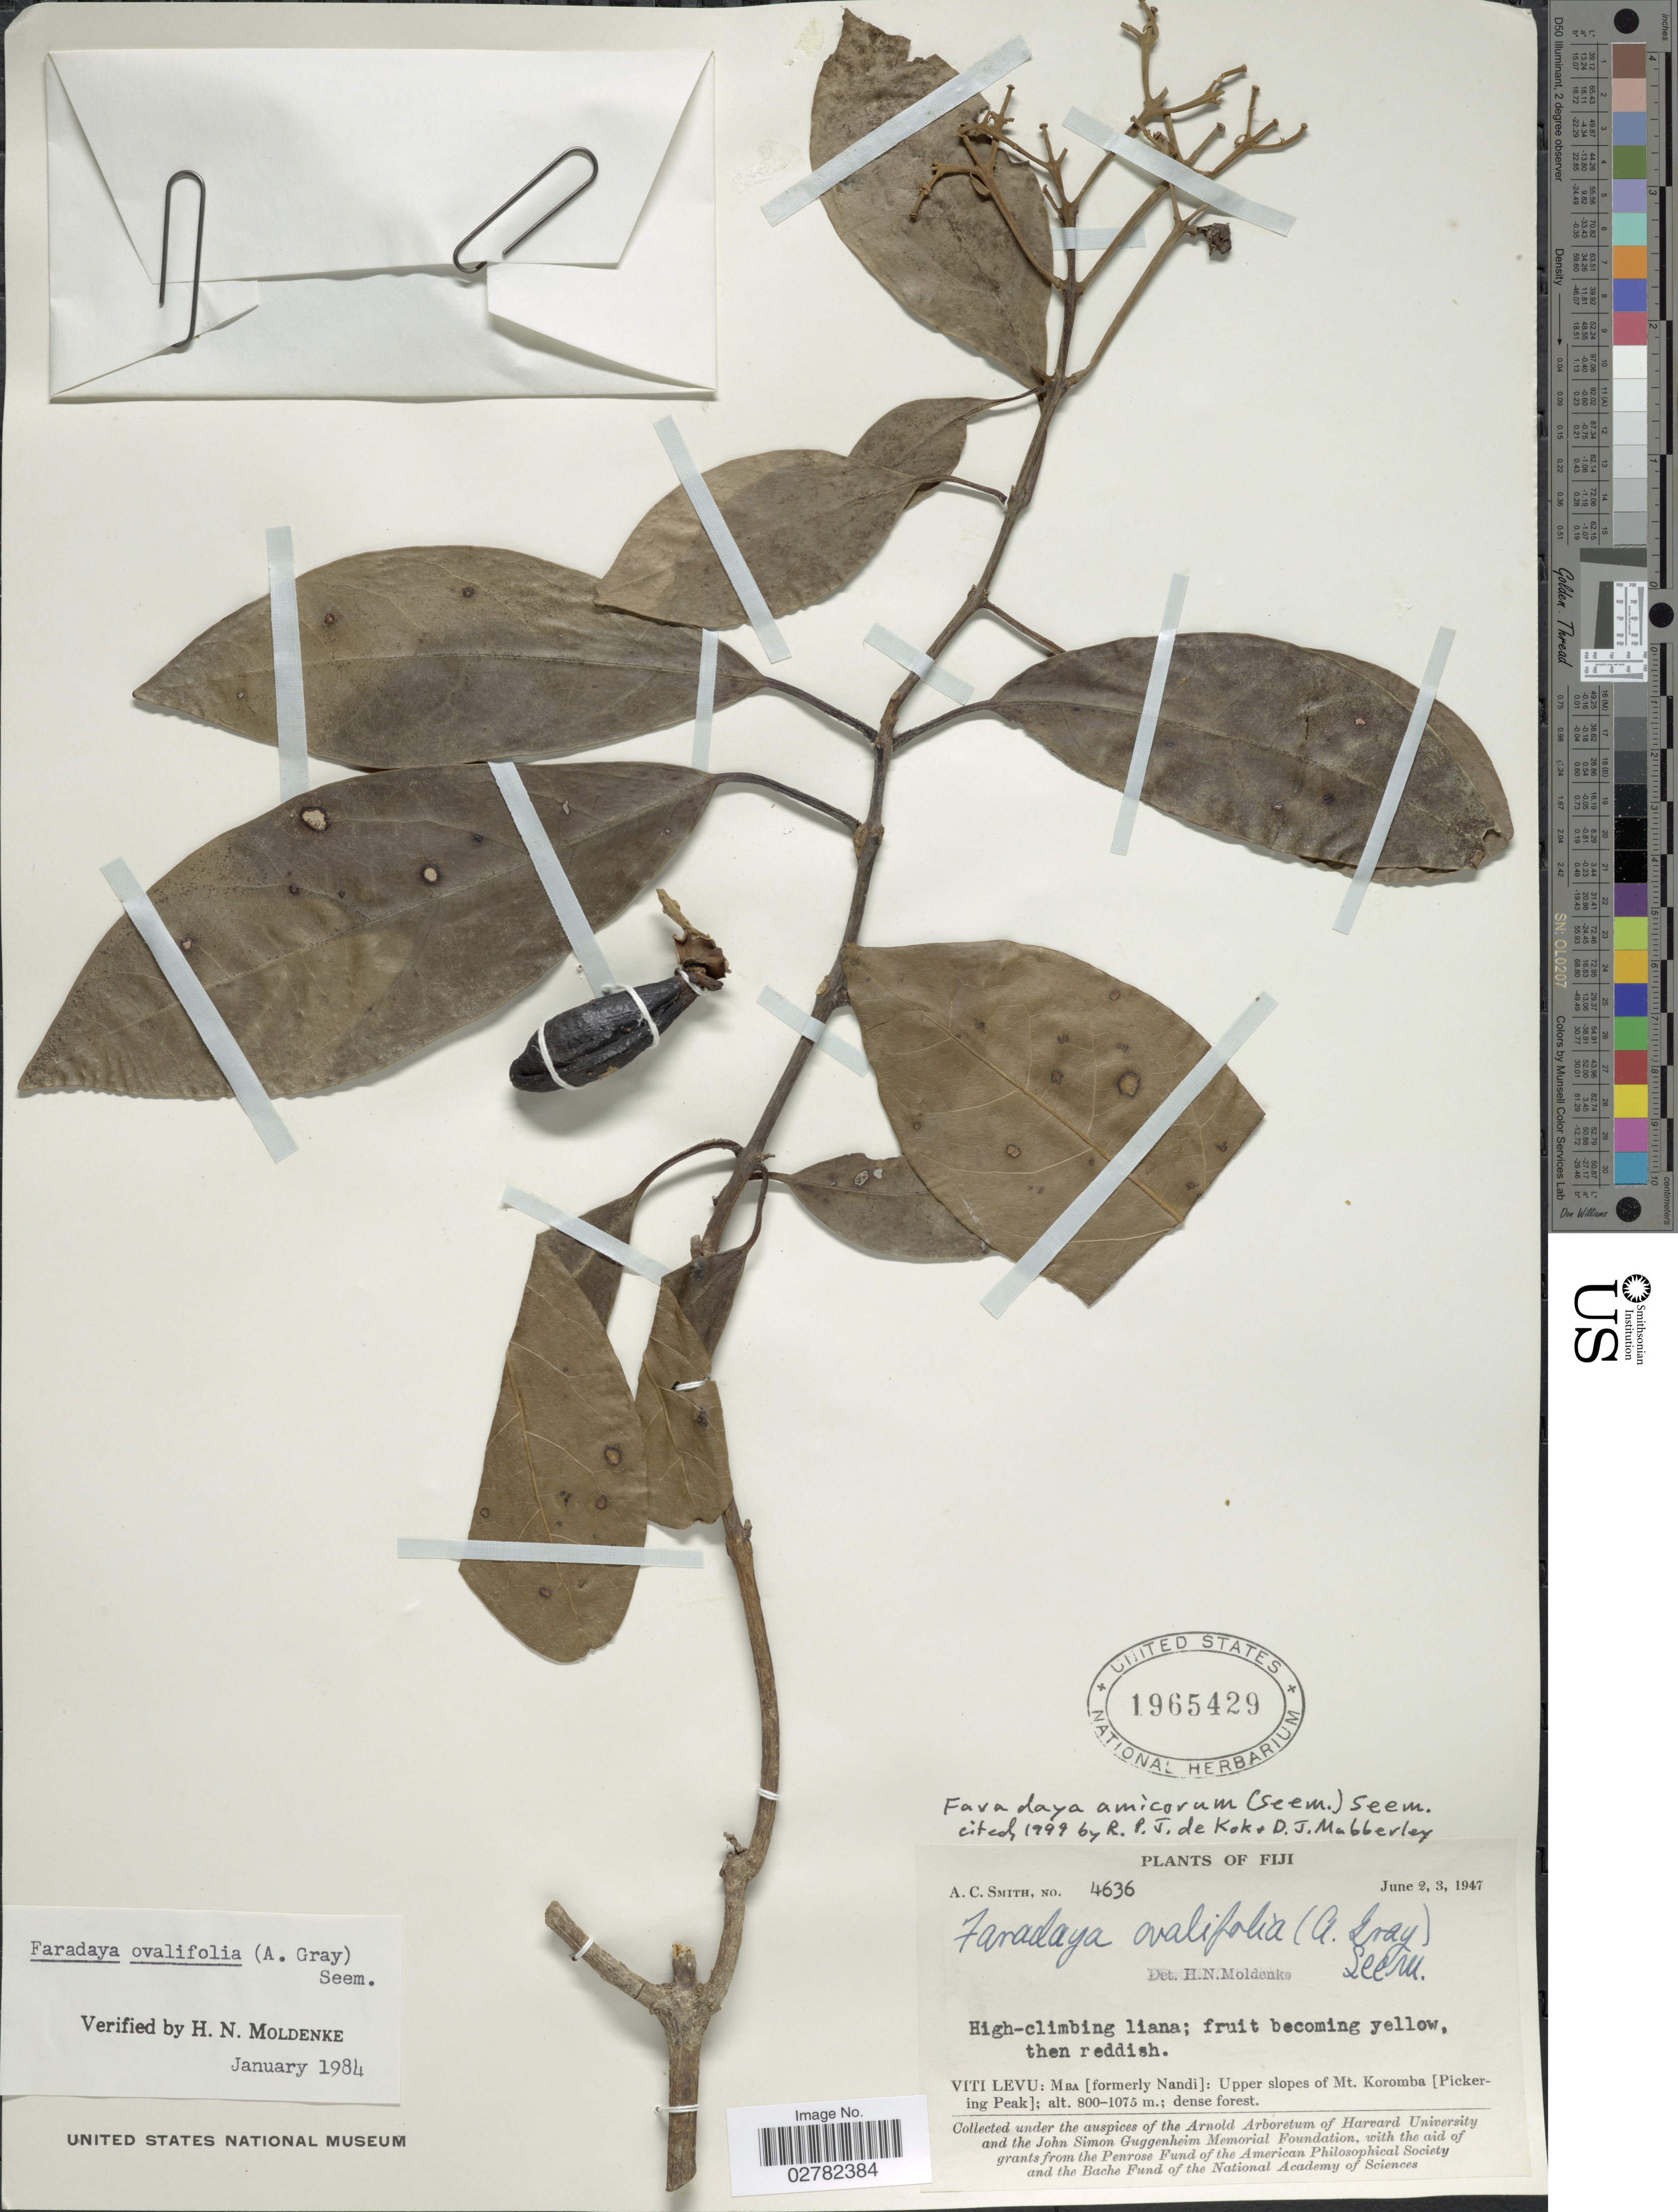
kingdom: Plantae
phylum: Tracheophyta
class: Magnoliopsida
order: Lamiales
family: Lamiaceae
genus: Faradaya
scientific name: Faradaya amicorum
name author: (Seem.) Seem.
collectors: A. C. Smith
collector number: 4636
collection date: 1947-06-02/1947-06-03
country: Fiji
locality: Viti Levu: Mba [formerly Tholo North]: Upper slopes of Mt. Koromba [Pickering Peak].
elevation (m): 800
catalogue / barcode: US 1965429